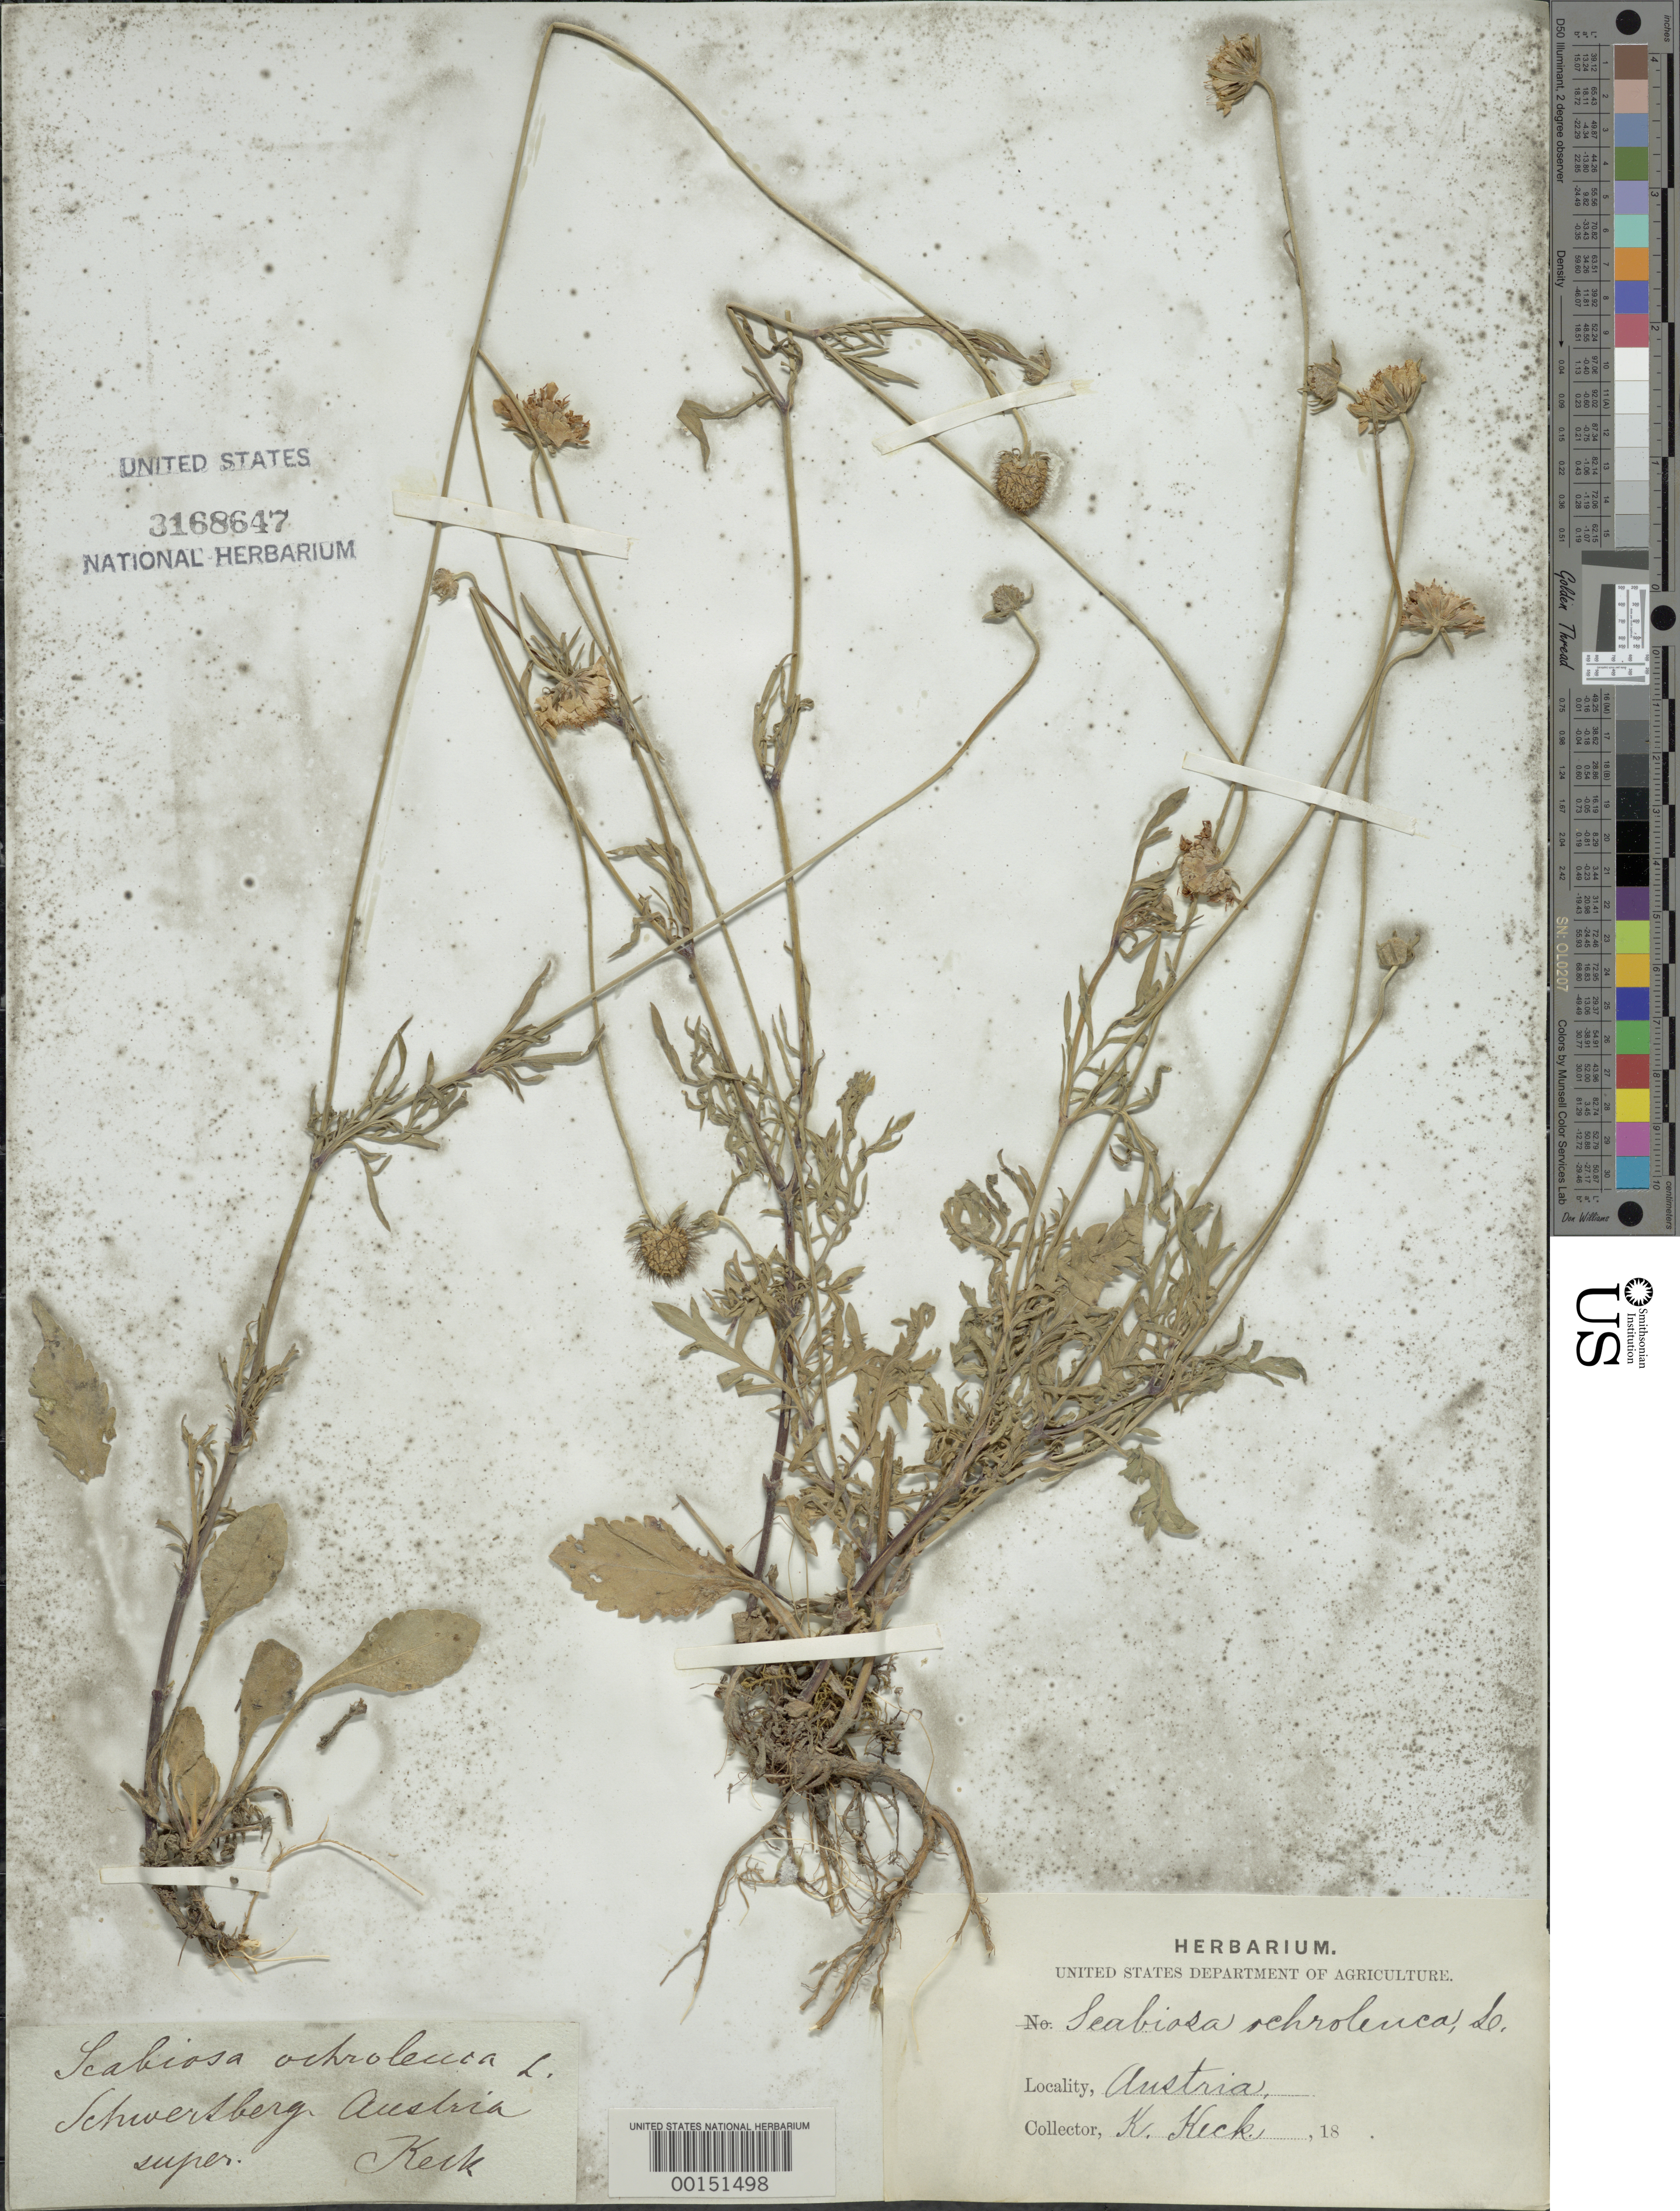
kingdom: Plantae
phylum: Tracheophyta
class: Magnoliopsida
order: Dipsacales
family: Caprifoliaceae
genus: Scabiosa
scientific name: Scabiosa ochroleuca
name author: L.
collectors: K. Keck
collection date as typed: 18--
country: Austria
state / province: Oberosterreich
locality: Schwertberg. [Upper Austria = Oberösterreich State.]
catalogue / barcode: US 3168647